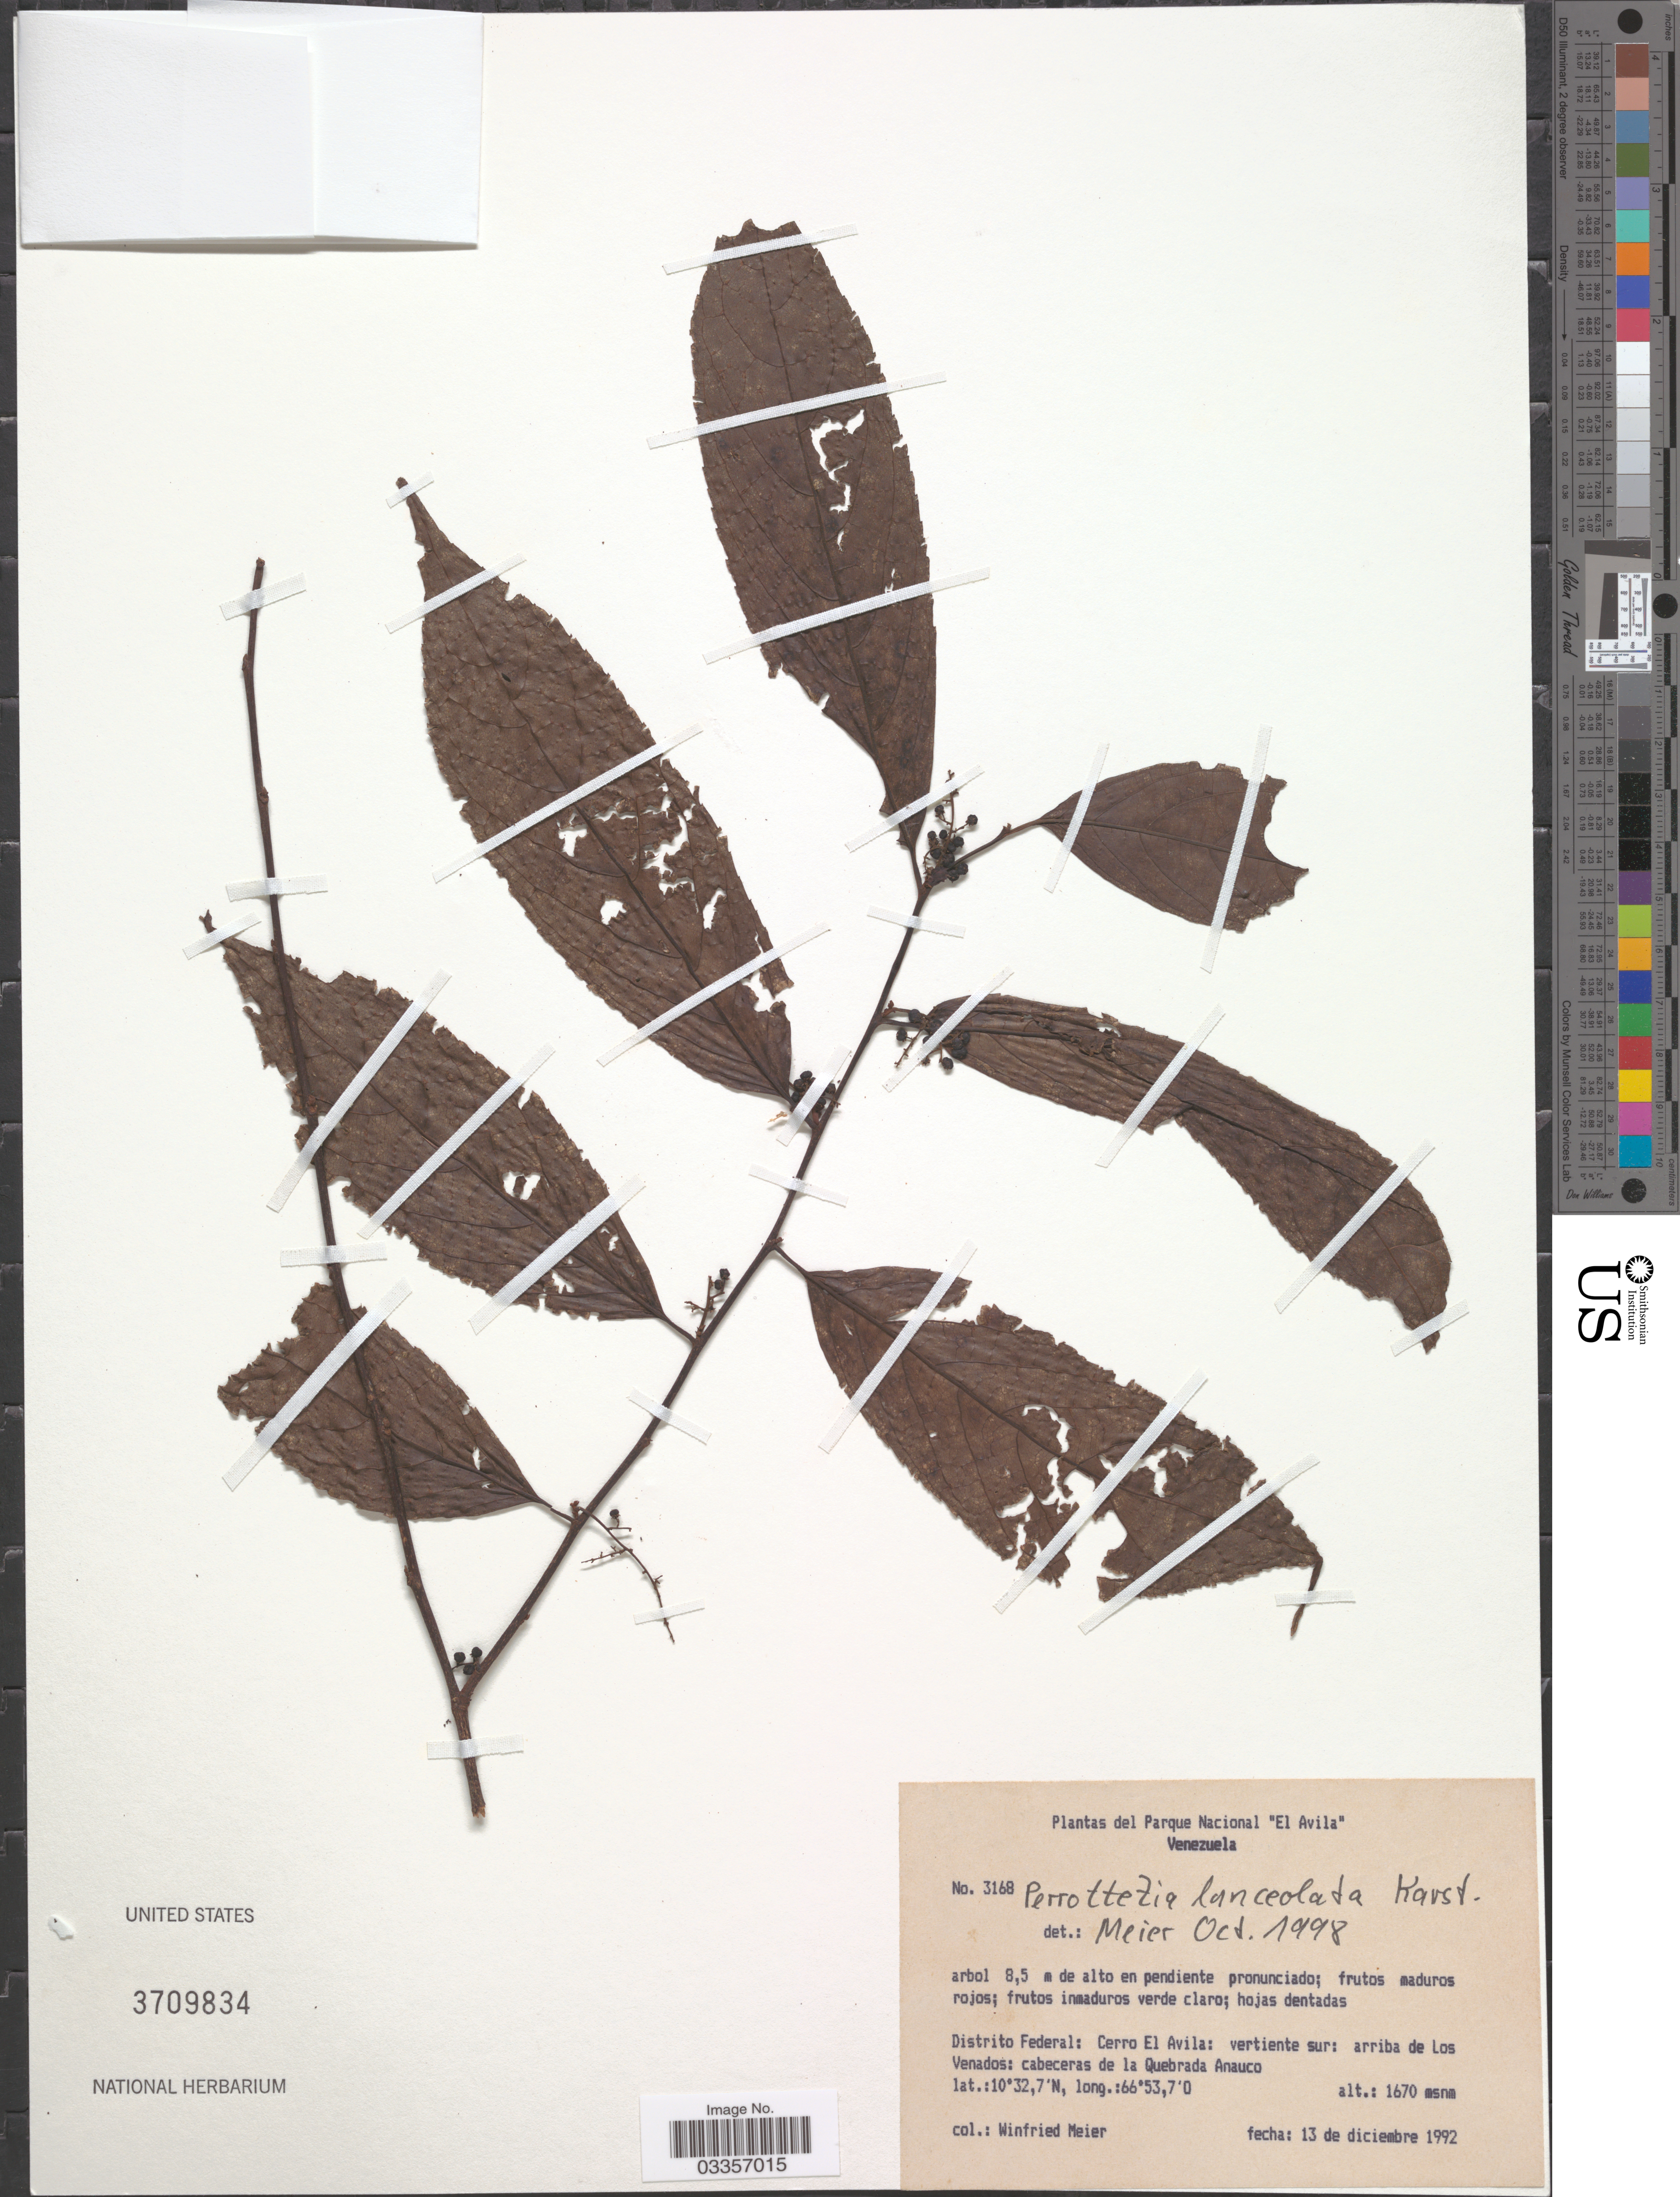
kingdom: Plantae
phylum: Tracheophyta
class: Magnoliopsida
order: Huerteales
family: Dipentodontaceae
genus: Perrottetia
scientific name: Perrottetia lanceolata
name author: H. Karst.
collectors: W. Meier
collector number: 3168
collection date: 1992-12-13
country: Venezuela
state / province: Miranda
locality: Parque Nacional "El Avila". Distrito Federal: Cerro El Avila: vertiente sur; arriba de Los Venados: cabeceras de la Quebrada Anauco.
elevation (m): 1670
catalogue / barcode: US 3709834